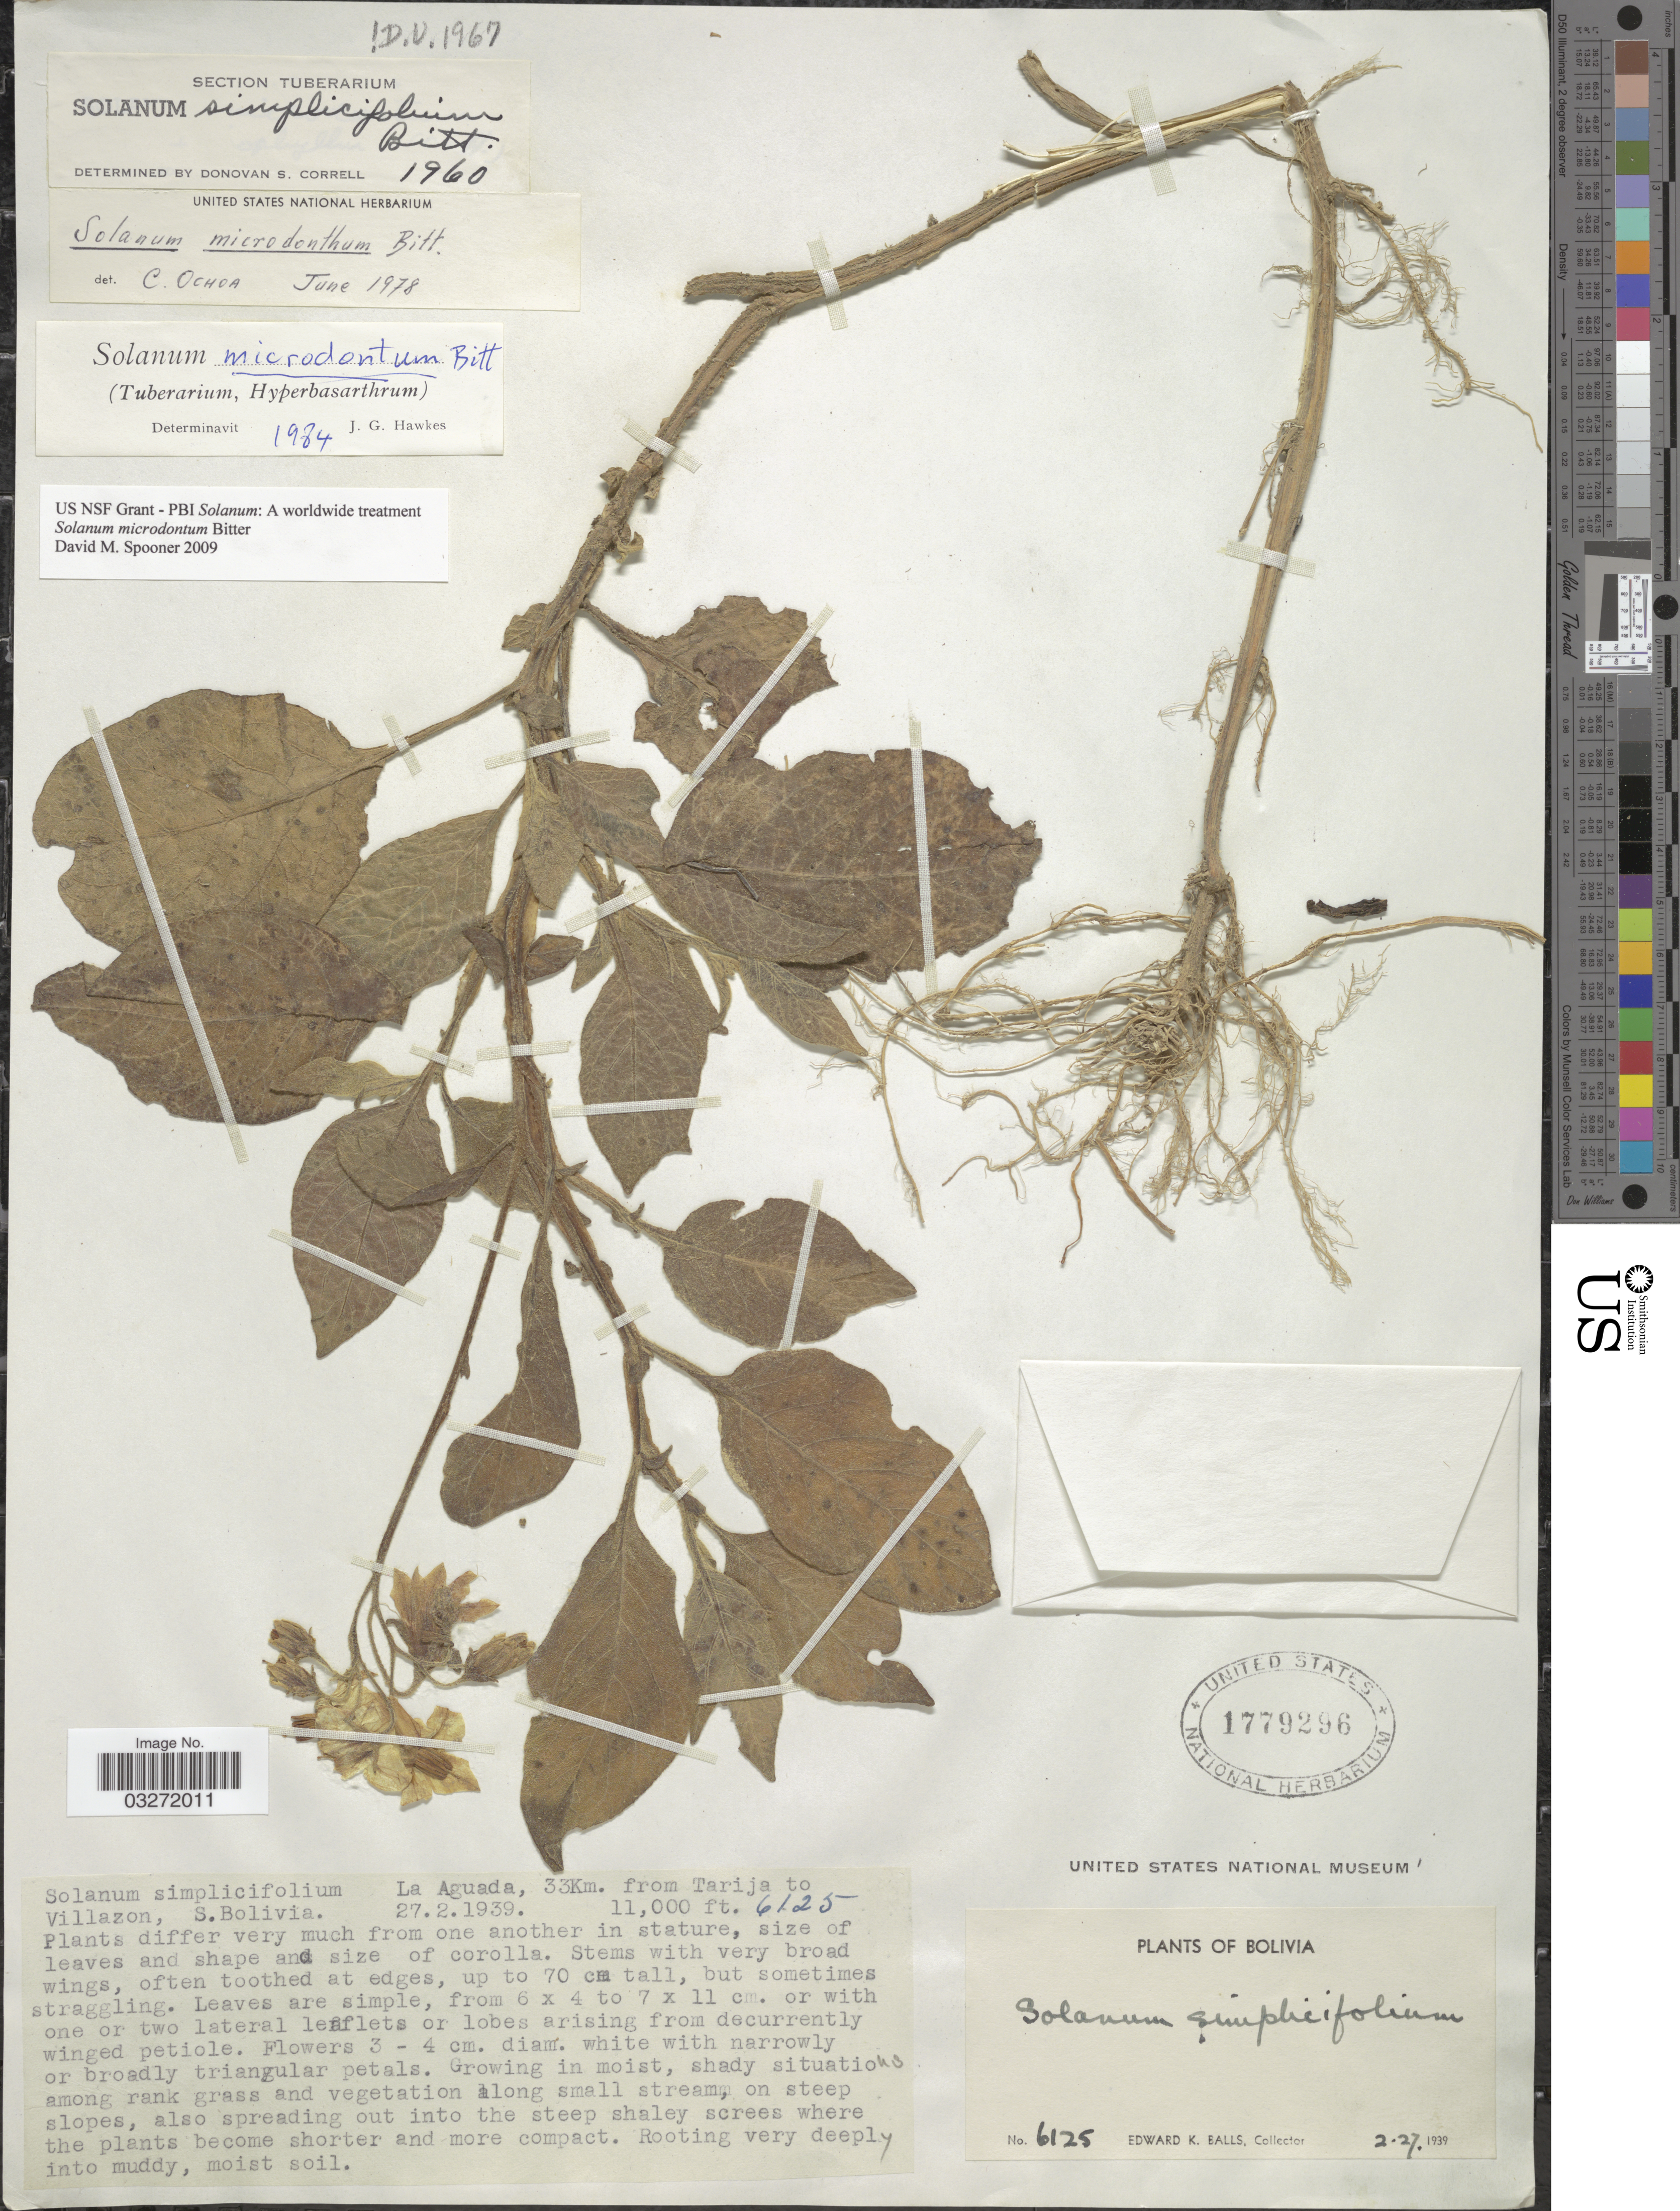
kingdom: Plantae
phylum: Tracheophyta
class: Magnoliopsida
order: Solanales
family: Solanaceae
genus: Solanum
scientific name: Solanum microdontum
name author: Bitter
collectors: E. K. Balls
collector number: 6125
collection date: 1939-02-27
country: Bolivia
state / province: Tarija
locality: La Aguada, 33Km. from Tarija to Villazon, S. Bolivia.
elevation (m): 3353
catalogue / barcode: US 1779296